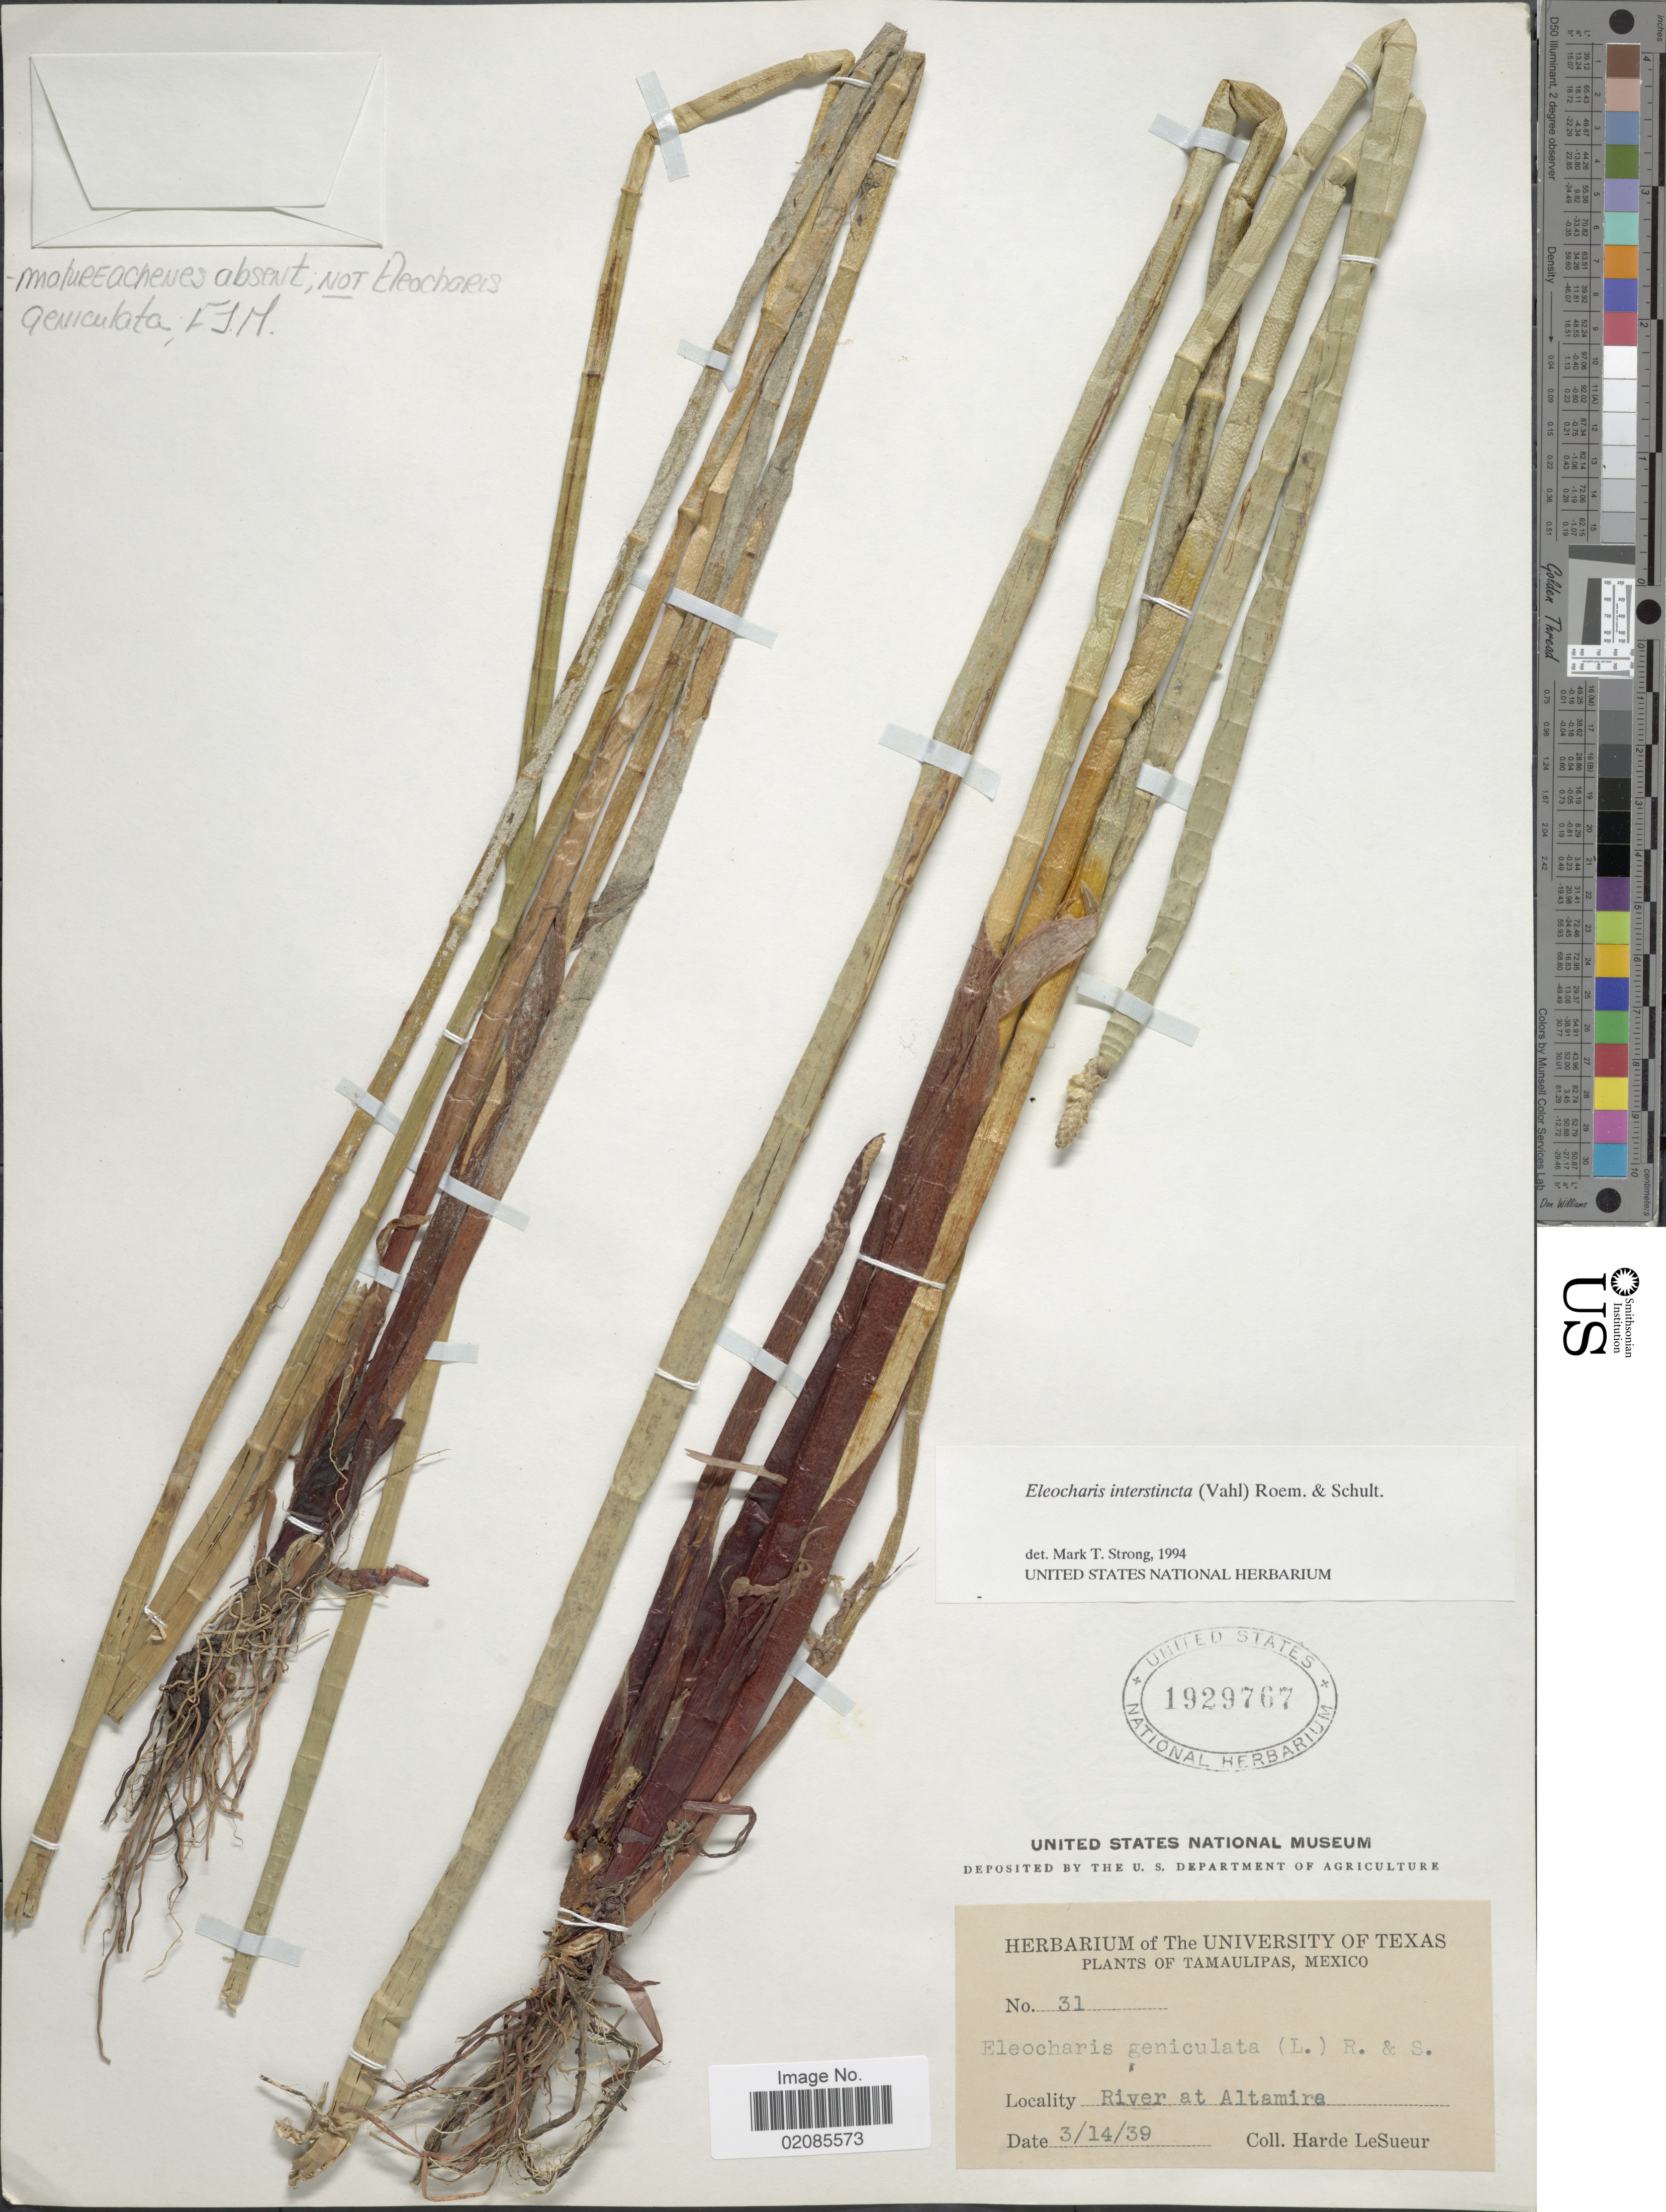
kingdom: Plantae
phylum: Tracheophyta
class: Liliopsida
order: Poales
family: Cyperaceae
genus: Eleocharis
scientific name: Eleocharis interstincta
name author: (Vahl) Roem. & Schult.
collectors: H. LeSueur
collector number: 31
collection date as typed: Transcribed d/m/y: 14/3/39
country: Mexico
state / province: Tamaulipas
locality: River at Altamira.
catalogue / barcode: US 1929767